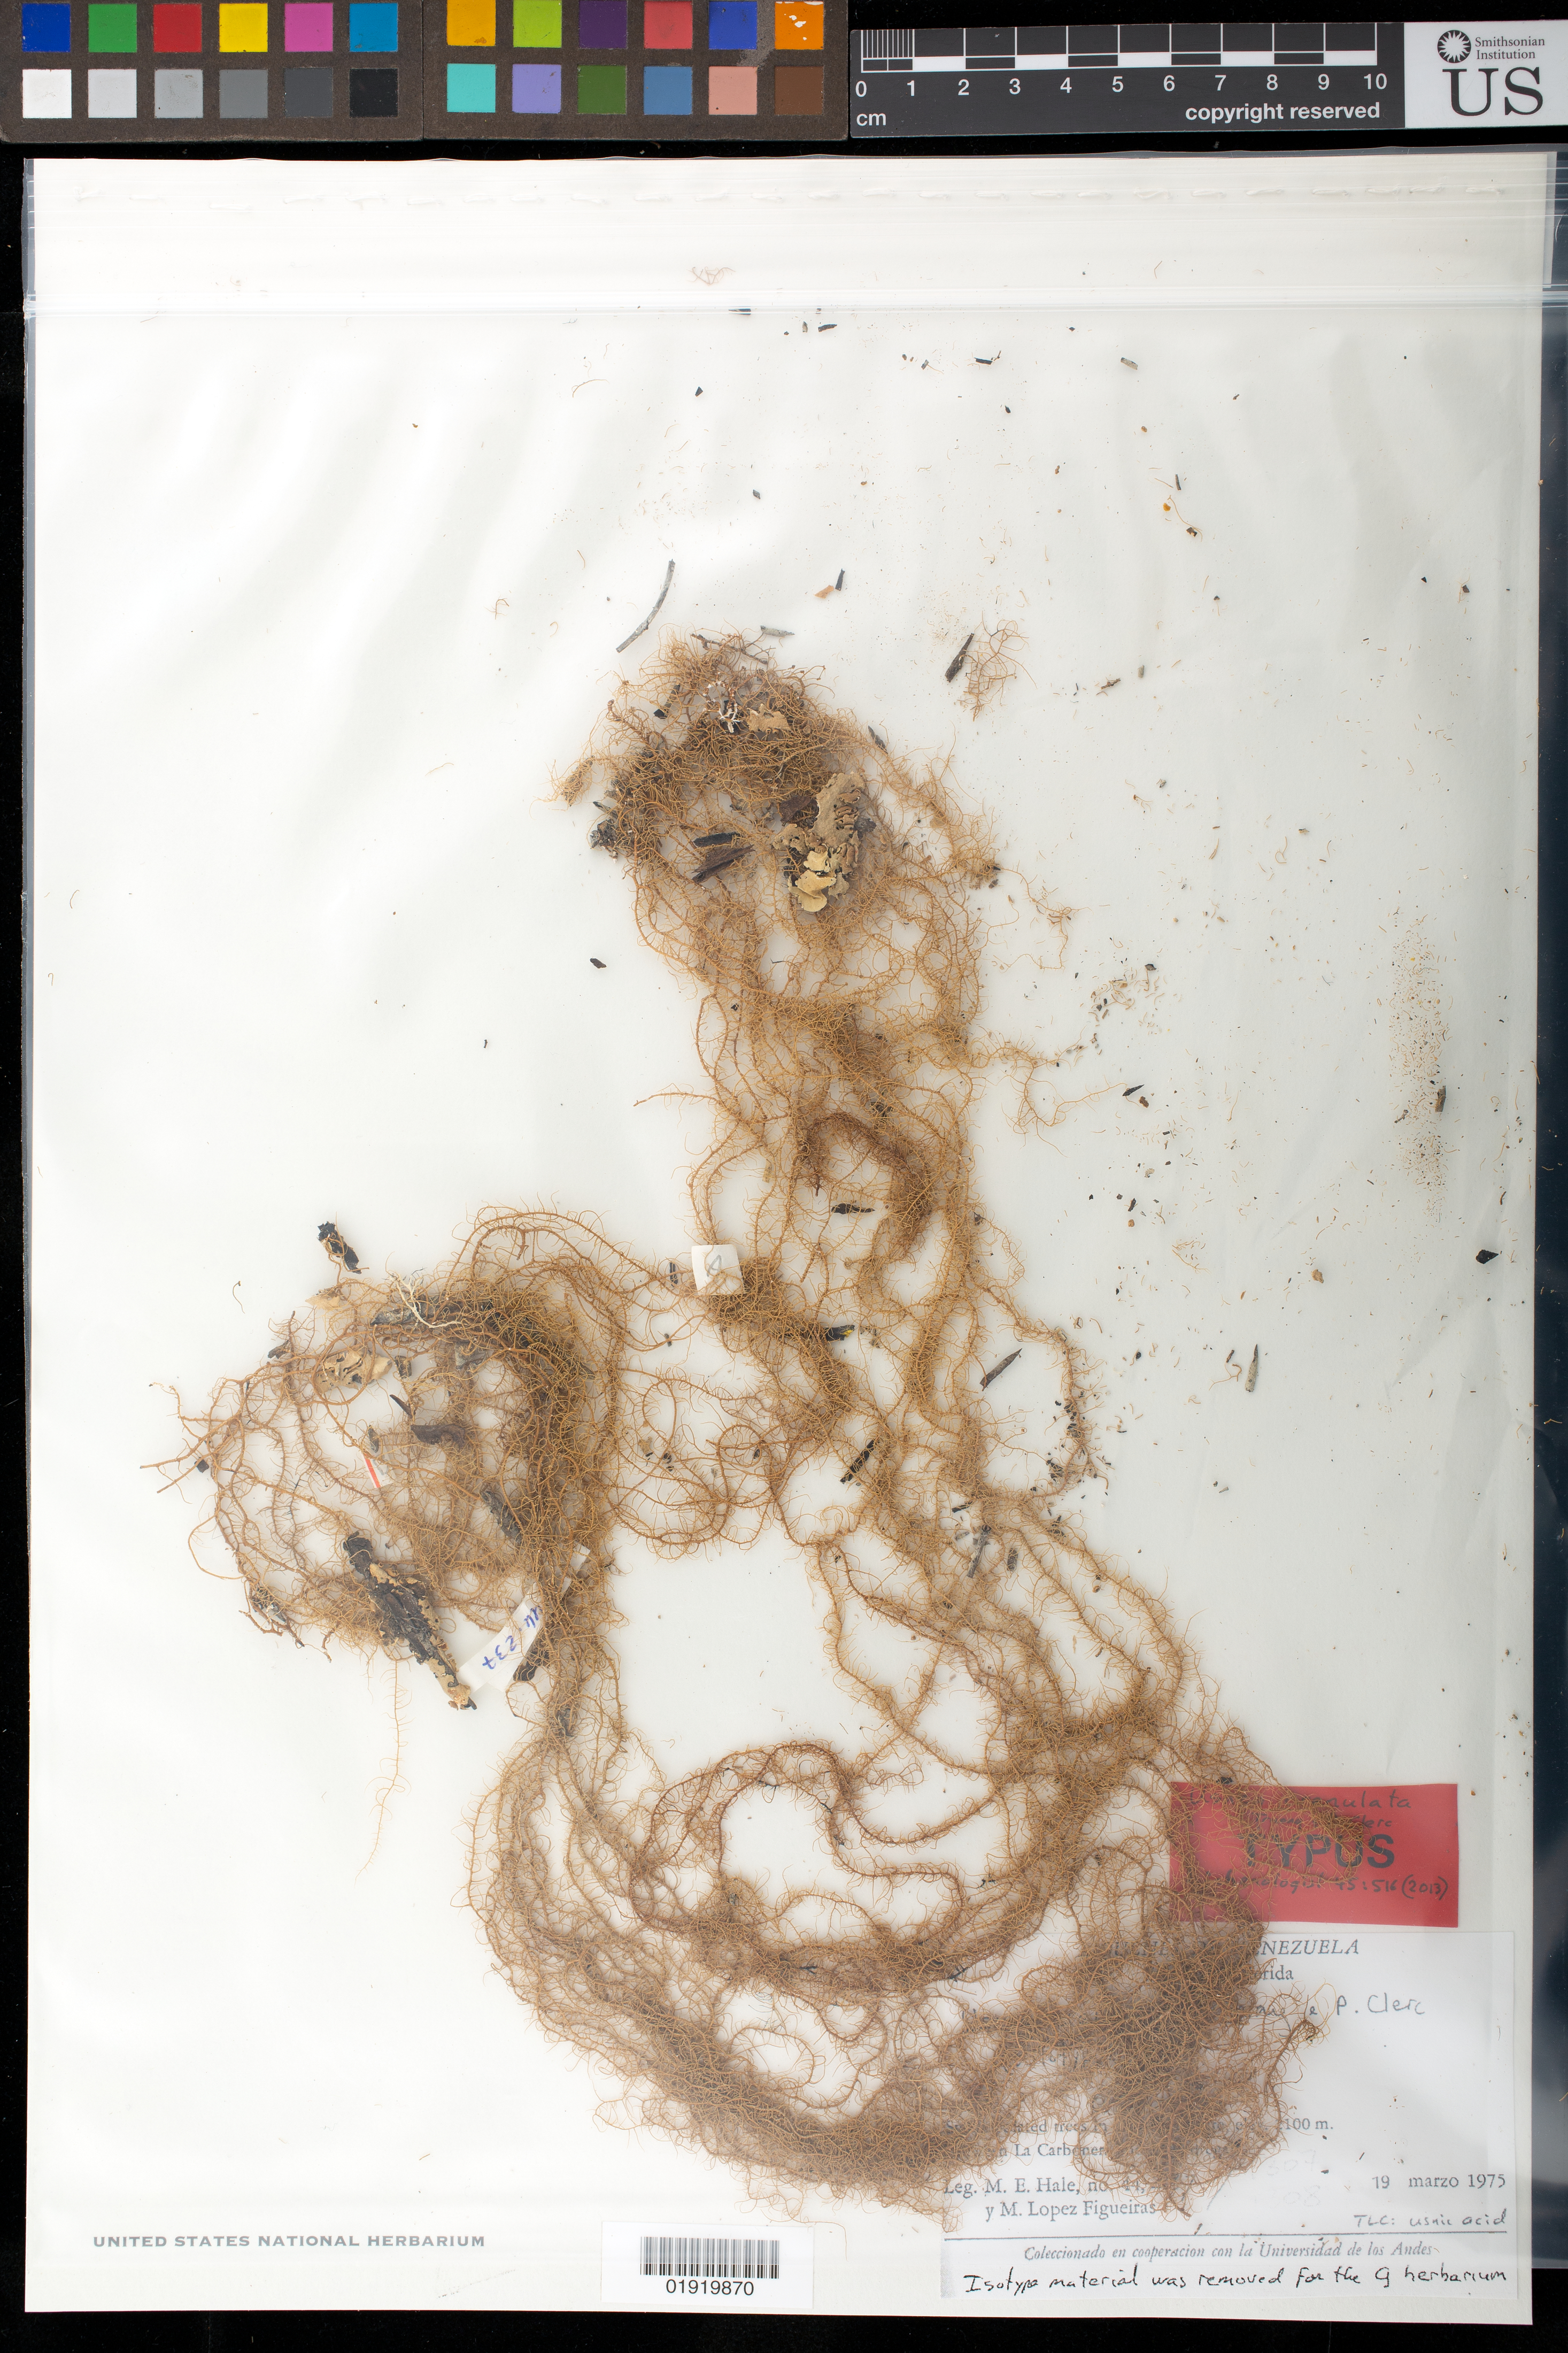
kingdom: Fungi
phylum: Ascomycota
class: Lecanoromycetes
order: Lecanorales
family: Parmeliaceae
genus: Usnea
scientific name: Usnea crenulata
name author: Truong & P. Clerc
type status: Holotype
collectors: M. Hale & M. López Figueiras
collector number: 44237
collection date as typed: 19 Mar 1975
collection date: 1975-03-19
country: Venezuela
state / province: Mérida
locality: Between La Carbonera and El Pedregal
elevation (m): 2100